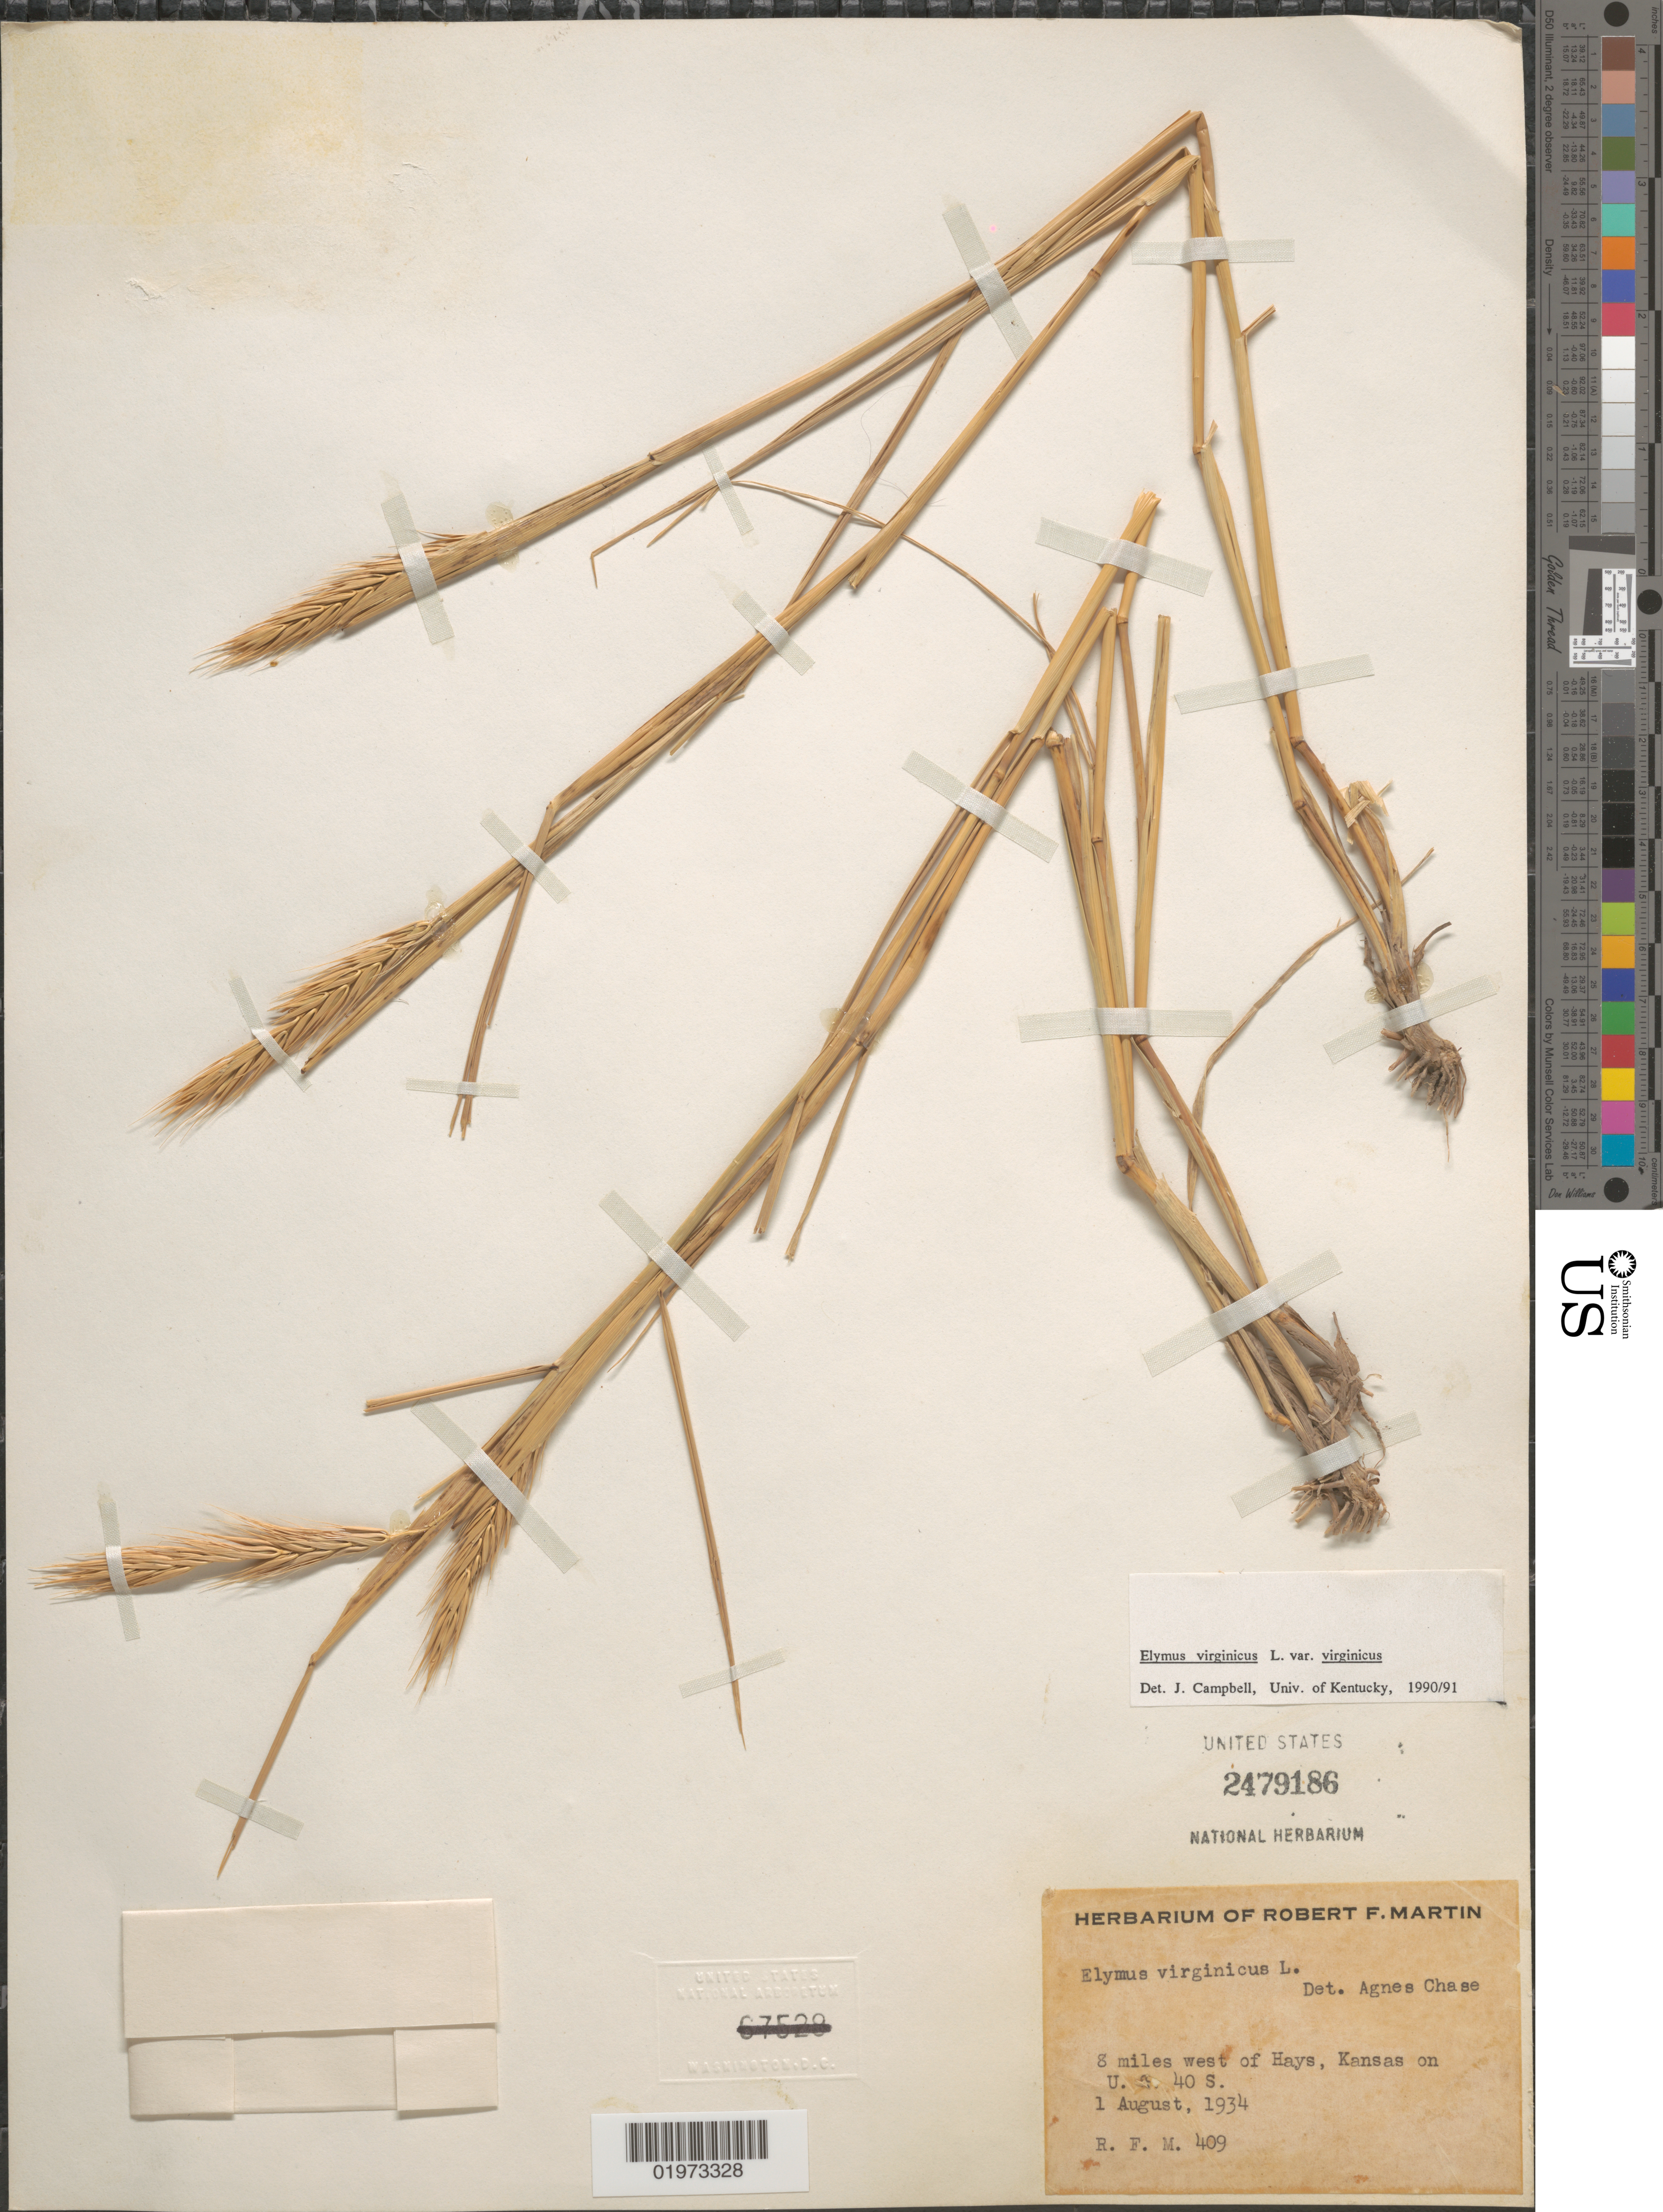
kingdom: Plantae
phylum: Tracheophyta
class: Liliopsida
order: Poales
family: Poaceae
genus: Elymus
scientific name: Elymus virginicus var. virginicus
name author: L.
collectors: R. F. Martin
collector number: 409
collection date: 1934-08-01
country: United States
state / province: Kansas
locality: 8 miles west of Hays, Kansas on U. S. 40 S.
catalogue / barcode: US 2479186